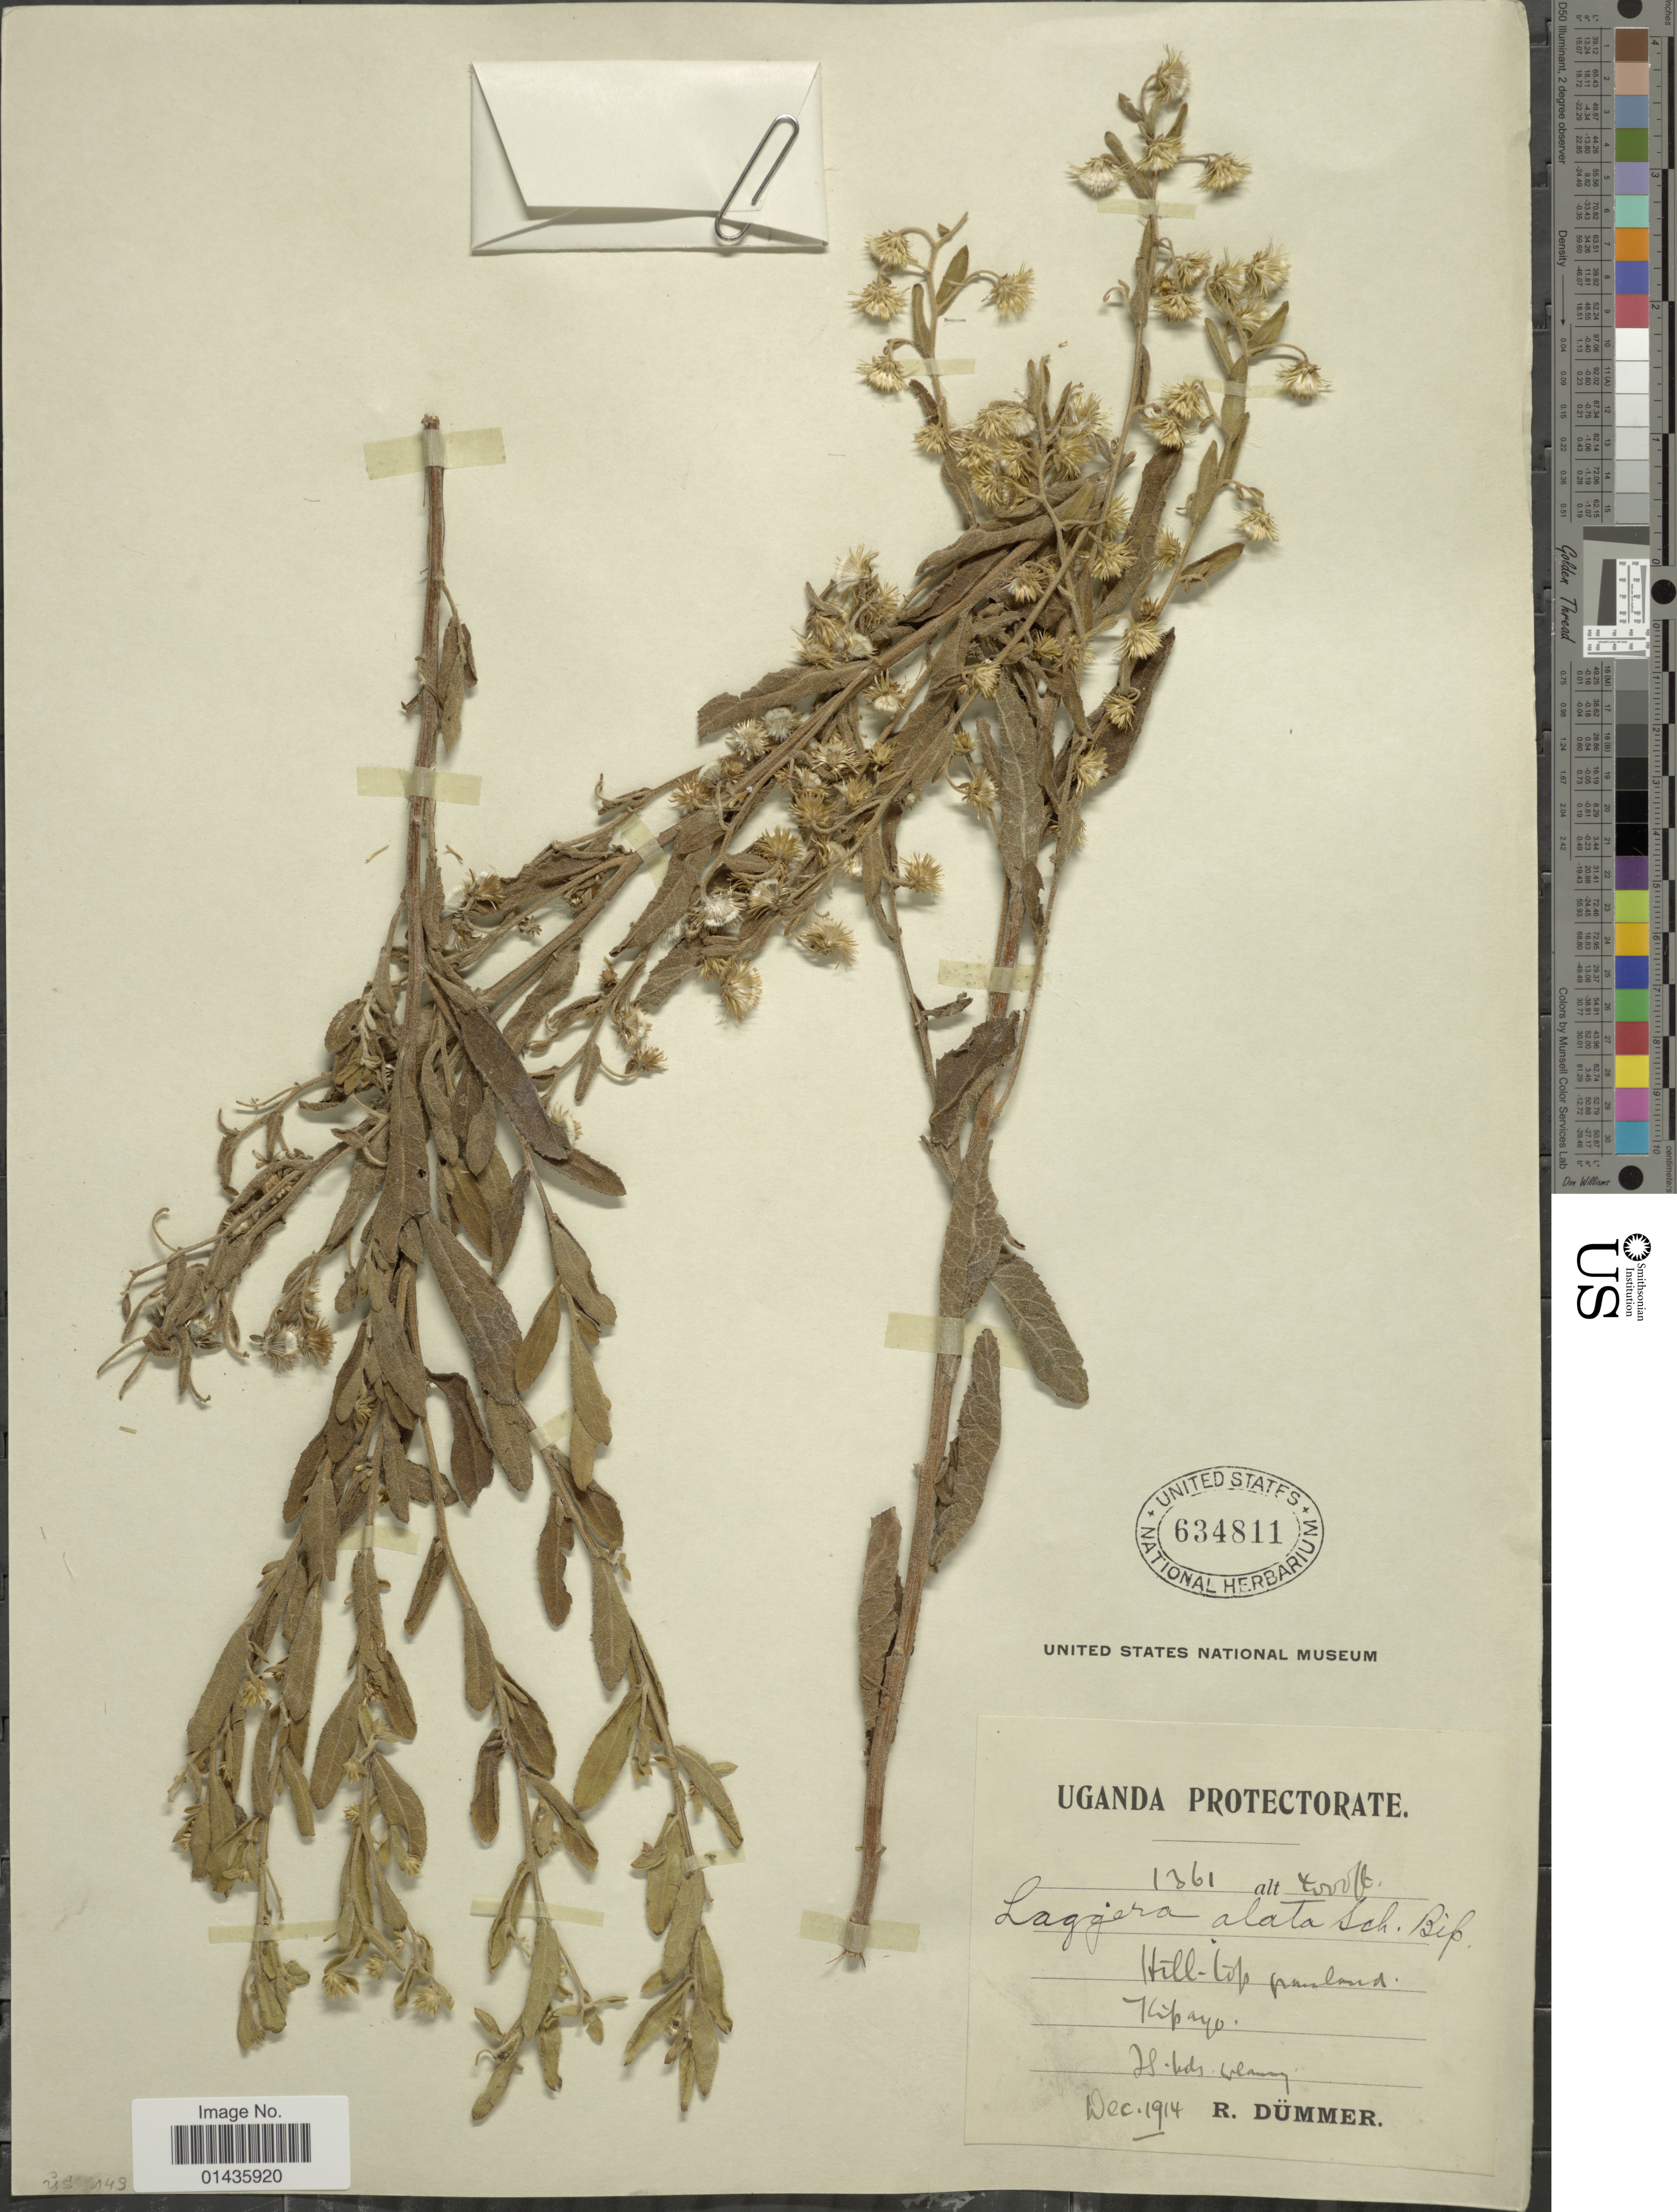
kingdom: Plantae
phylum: Tracheophyta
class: Magnoliopsida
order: Asterales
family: Asteraceae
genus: Laggera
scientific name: Laggera alata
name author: Sch. Bip.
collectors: R. A. Dümmer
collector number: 1361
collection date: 1914-12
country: Uganda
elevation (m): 1219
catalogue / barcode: US 634811